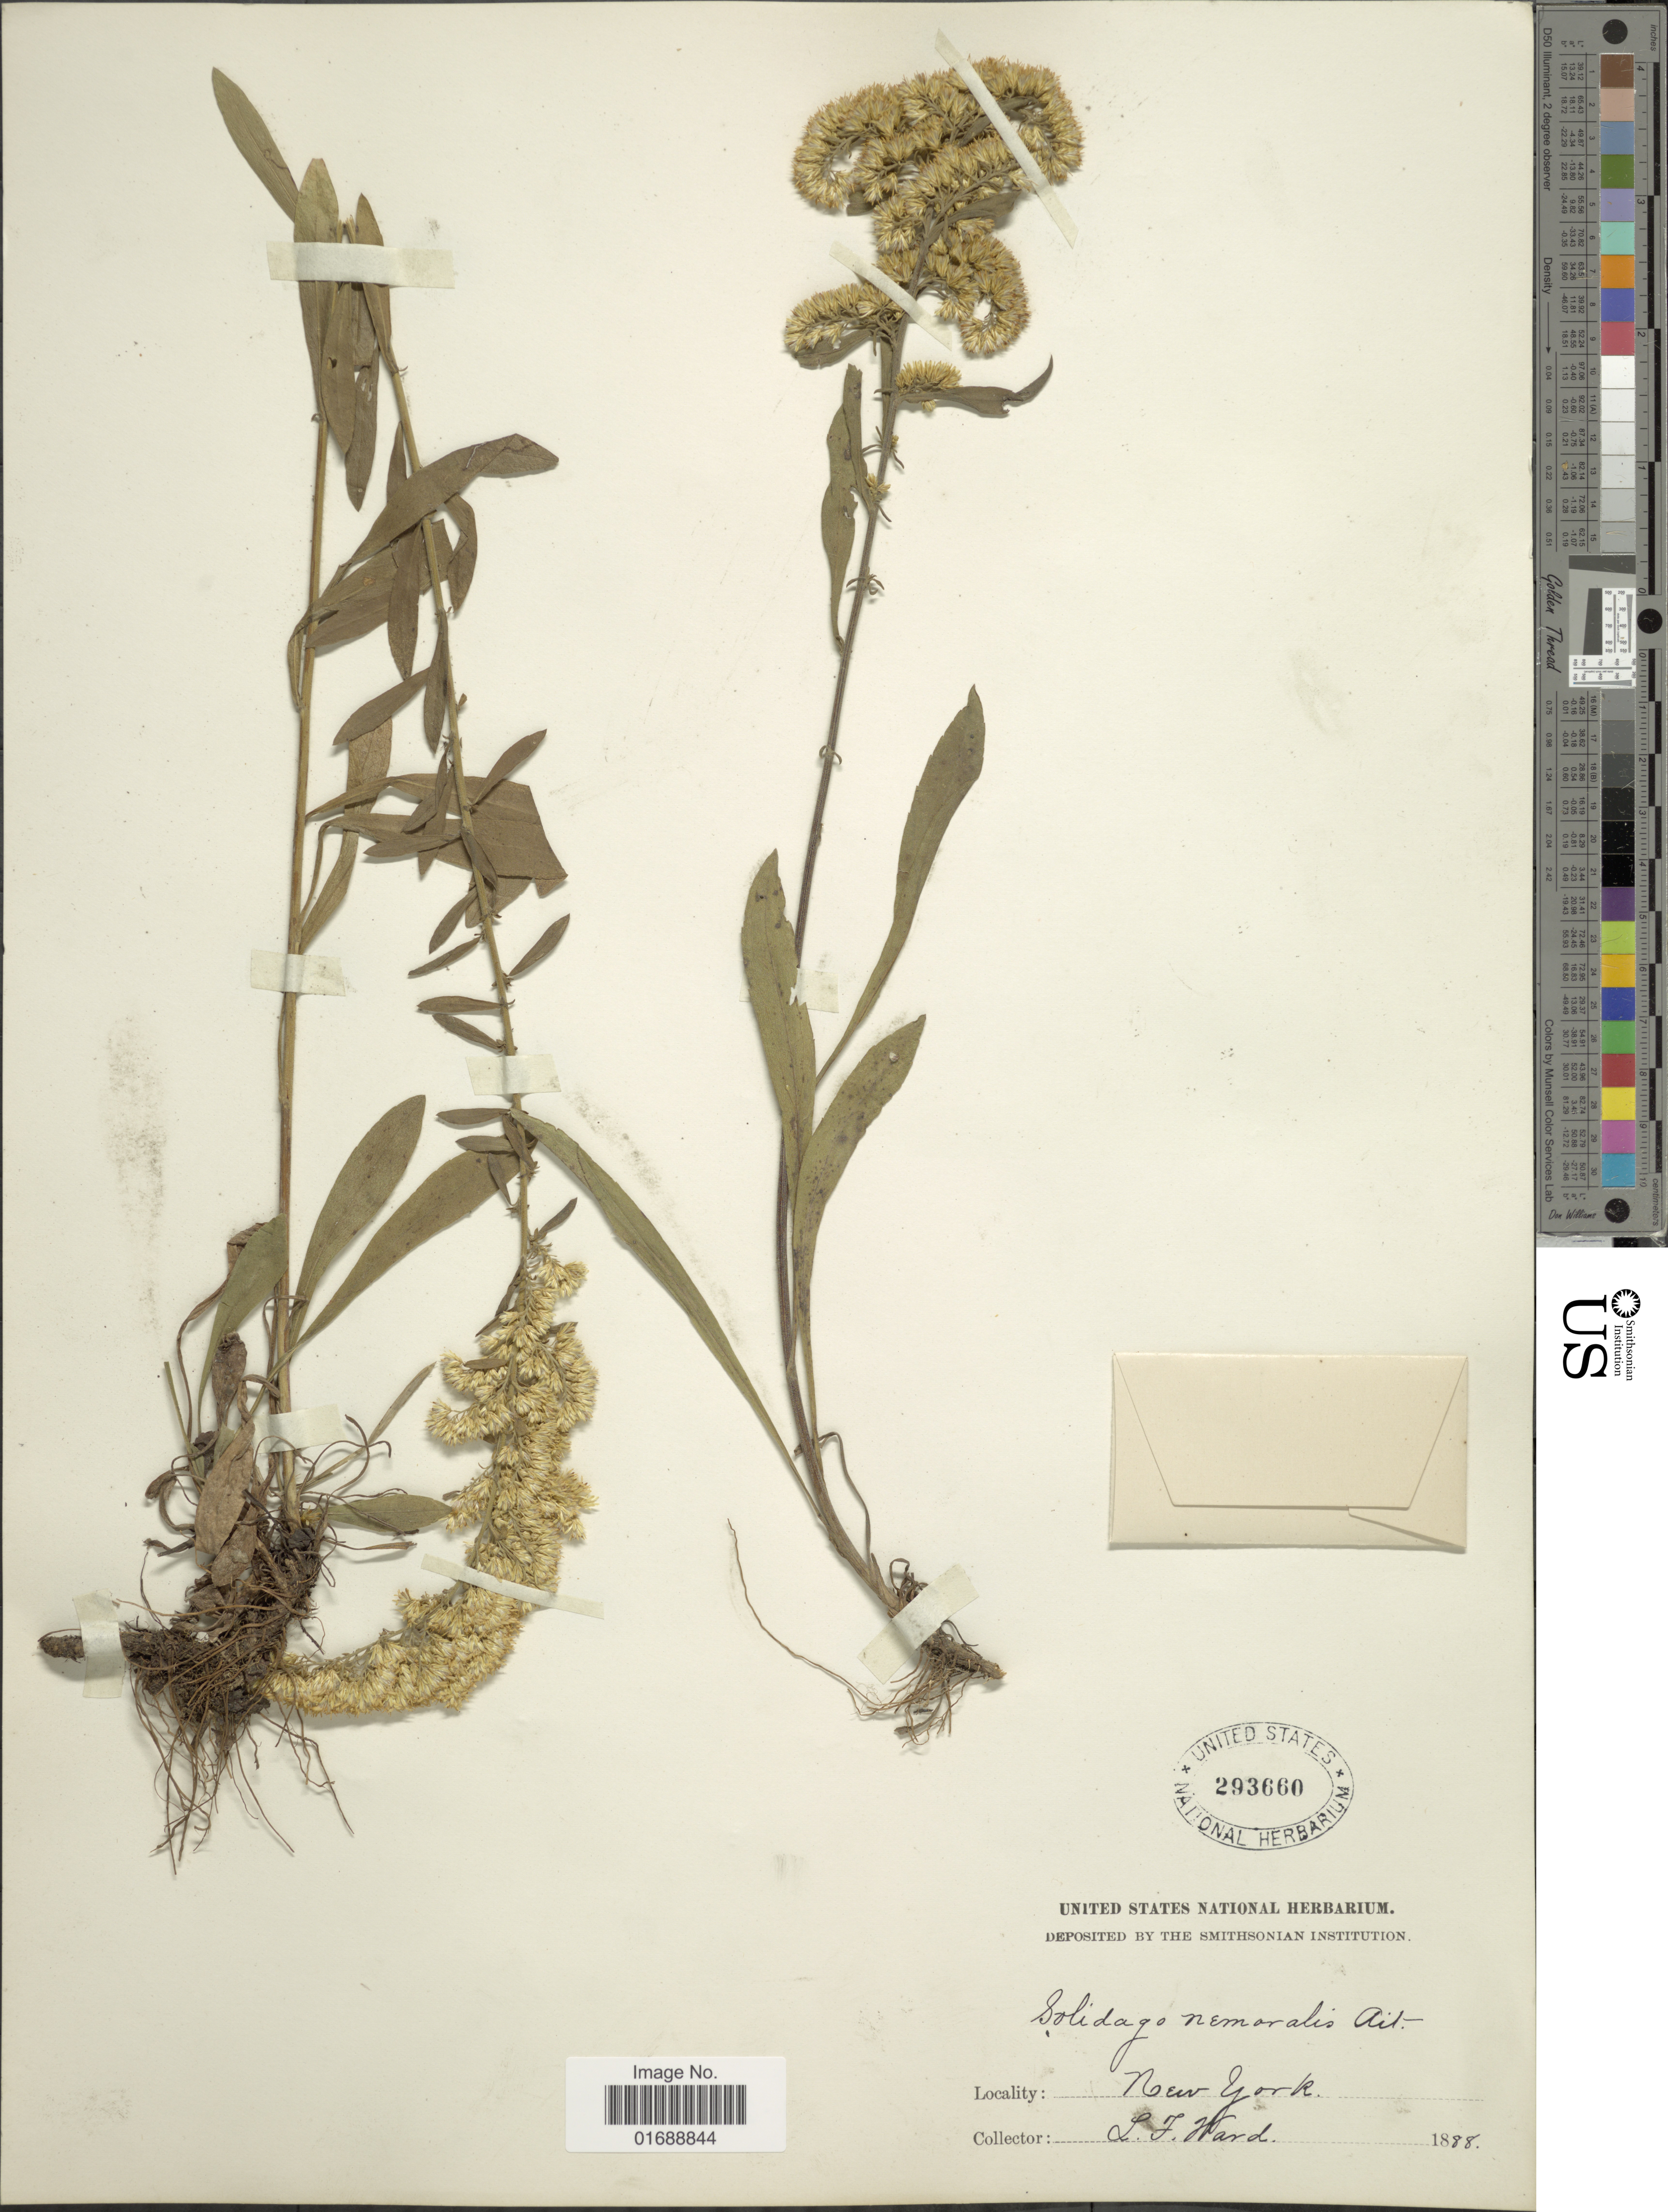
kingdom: Plantae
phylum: Tracheophyta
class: Magnoliopsida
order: Asterales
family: Asteraceae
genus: Solidago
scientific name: Solidago nemoralis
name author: Aiton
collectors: L. Ward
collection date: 1888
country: United States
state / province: New York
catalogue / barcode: US 293660